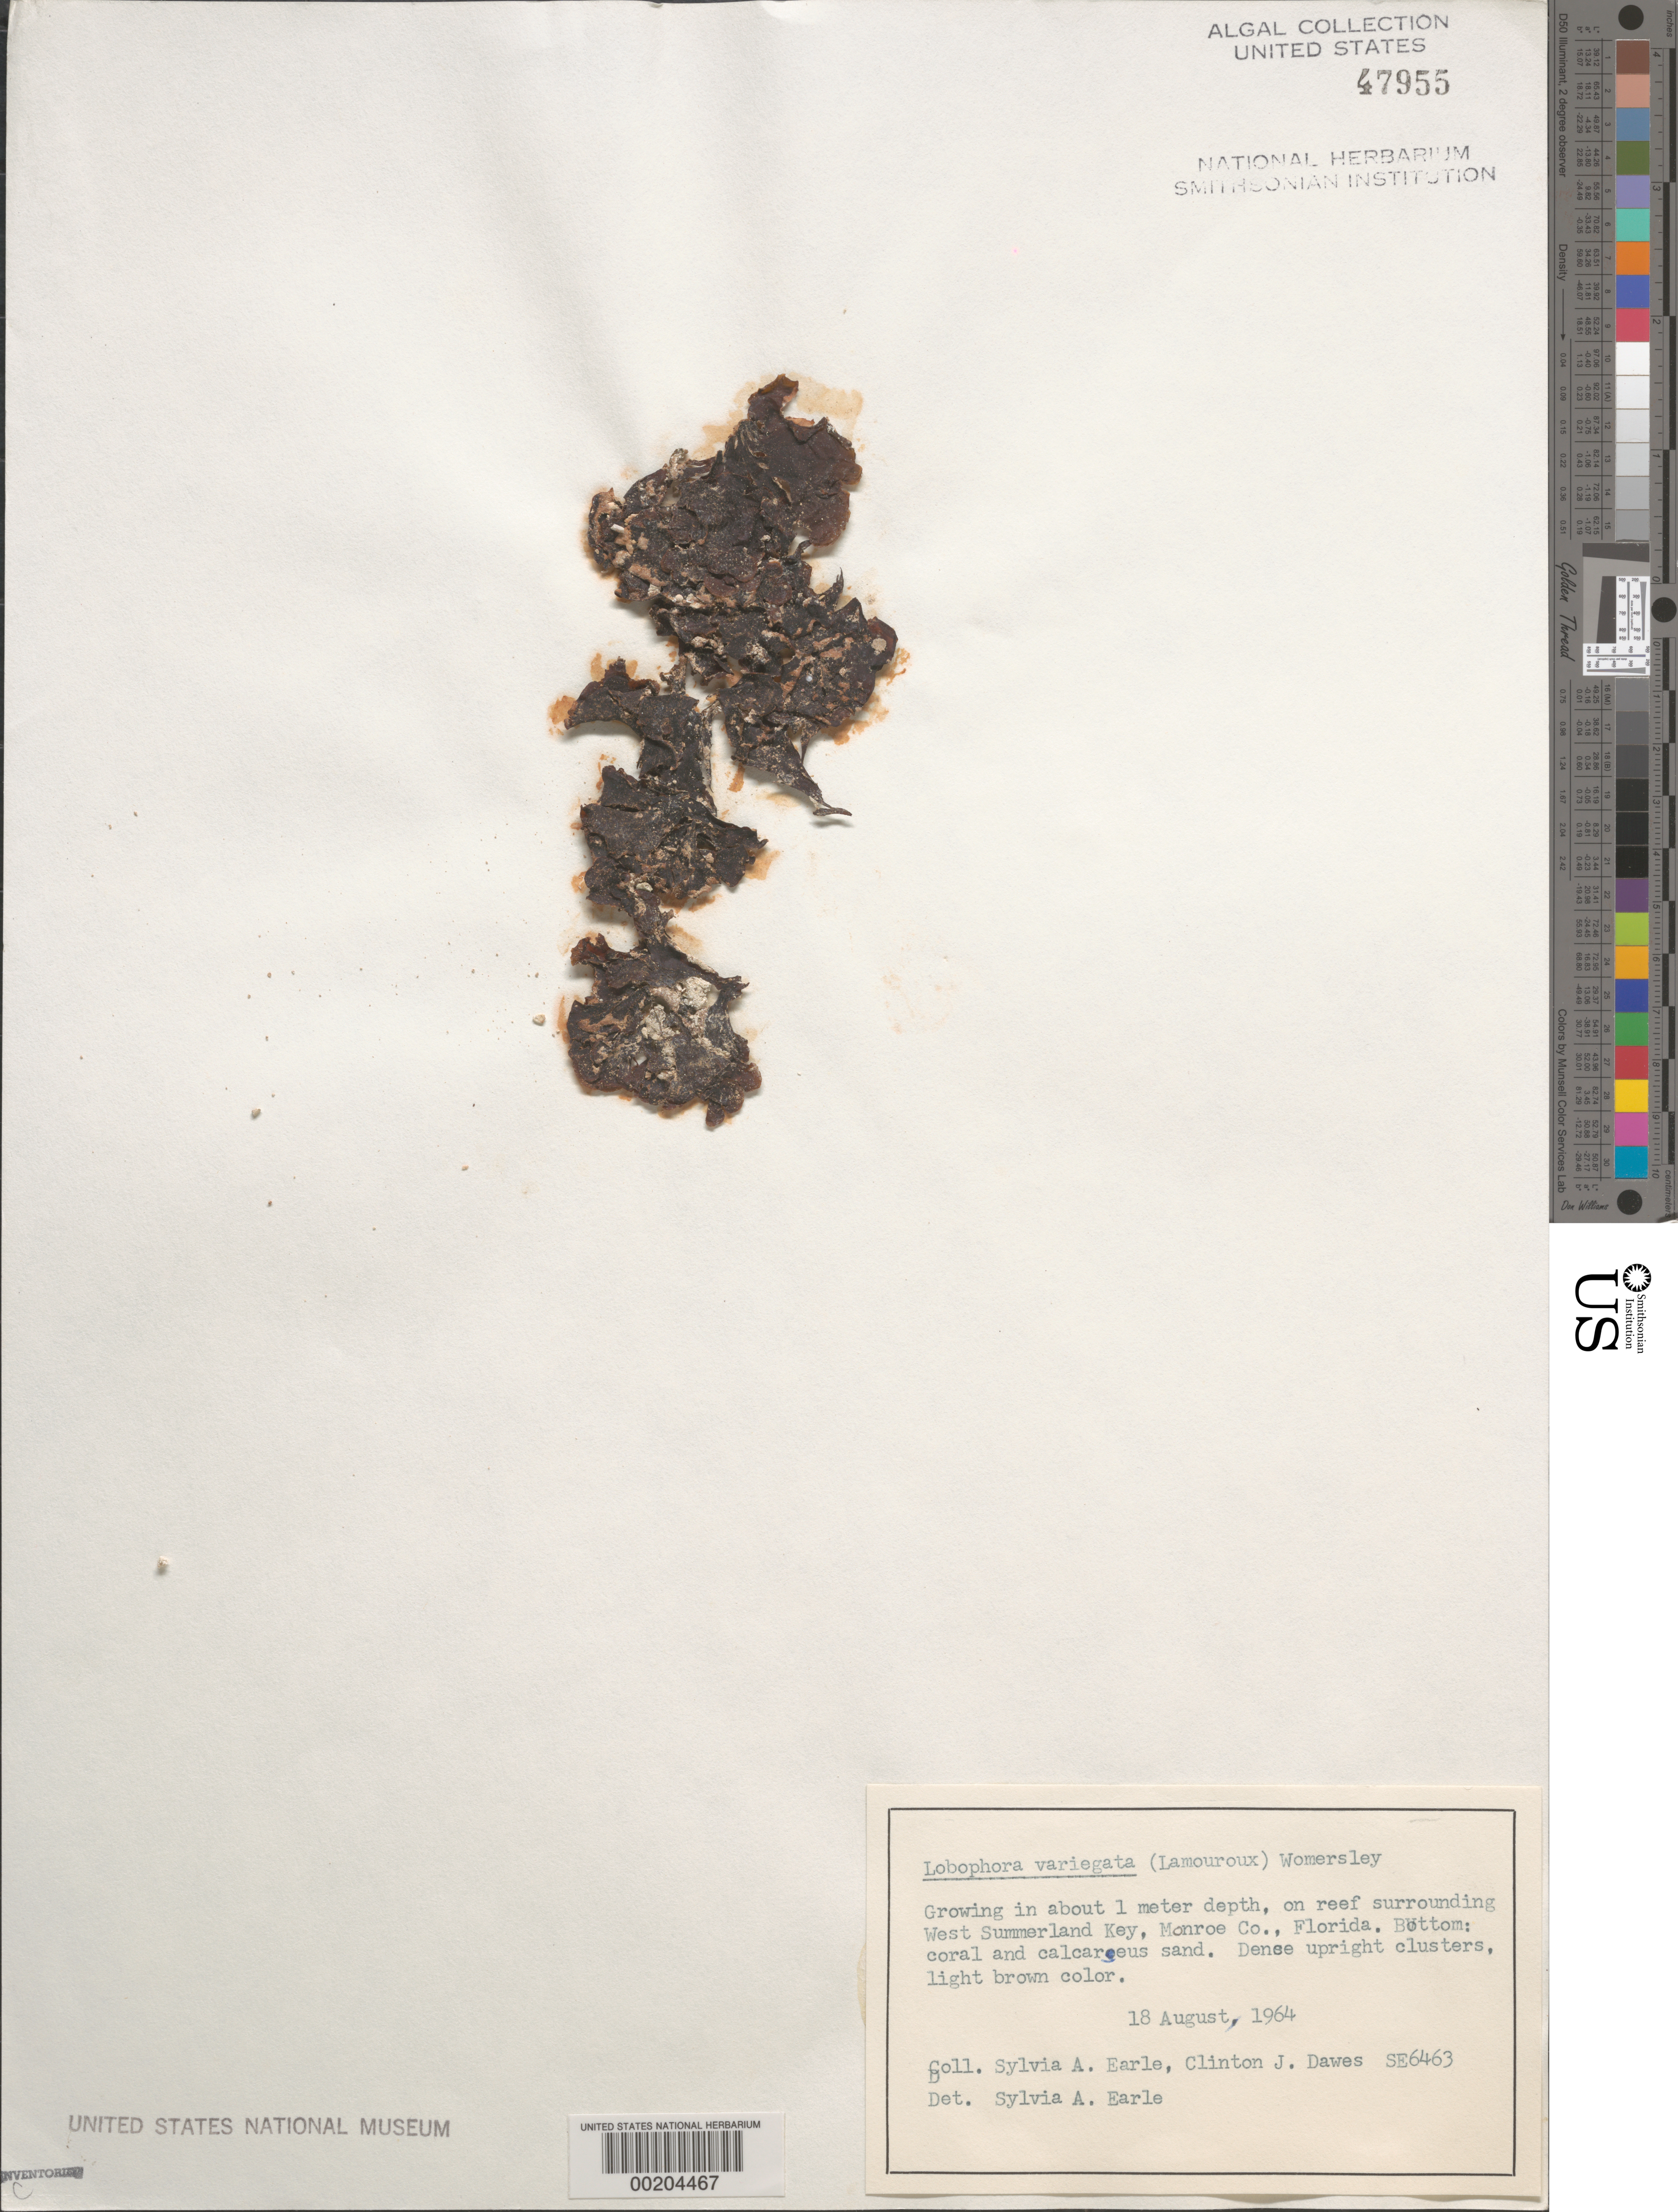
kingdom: Chromista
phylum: Ochrophyta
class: Phaeophyceae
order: Dictyotales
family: Dictyotaceae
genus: Lobophora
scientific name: Lobophora variegata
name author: (J.V.Lamouroux) Womersley & E.C. Oliveira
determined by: Earle, S. A.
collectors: S. A. Earle & C. Dawes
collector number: Se 6463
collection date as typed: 18 Aug 1964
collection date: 1964-08-18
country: United States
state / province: Florida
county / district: Monroe County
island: West Summerland Key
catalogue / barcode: US 47955